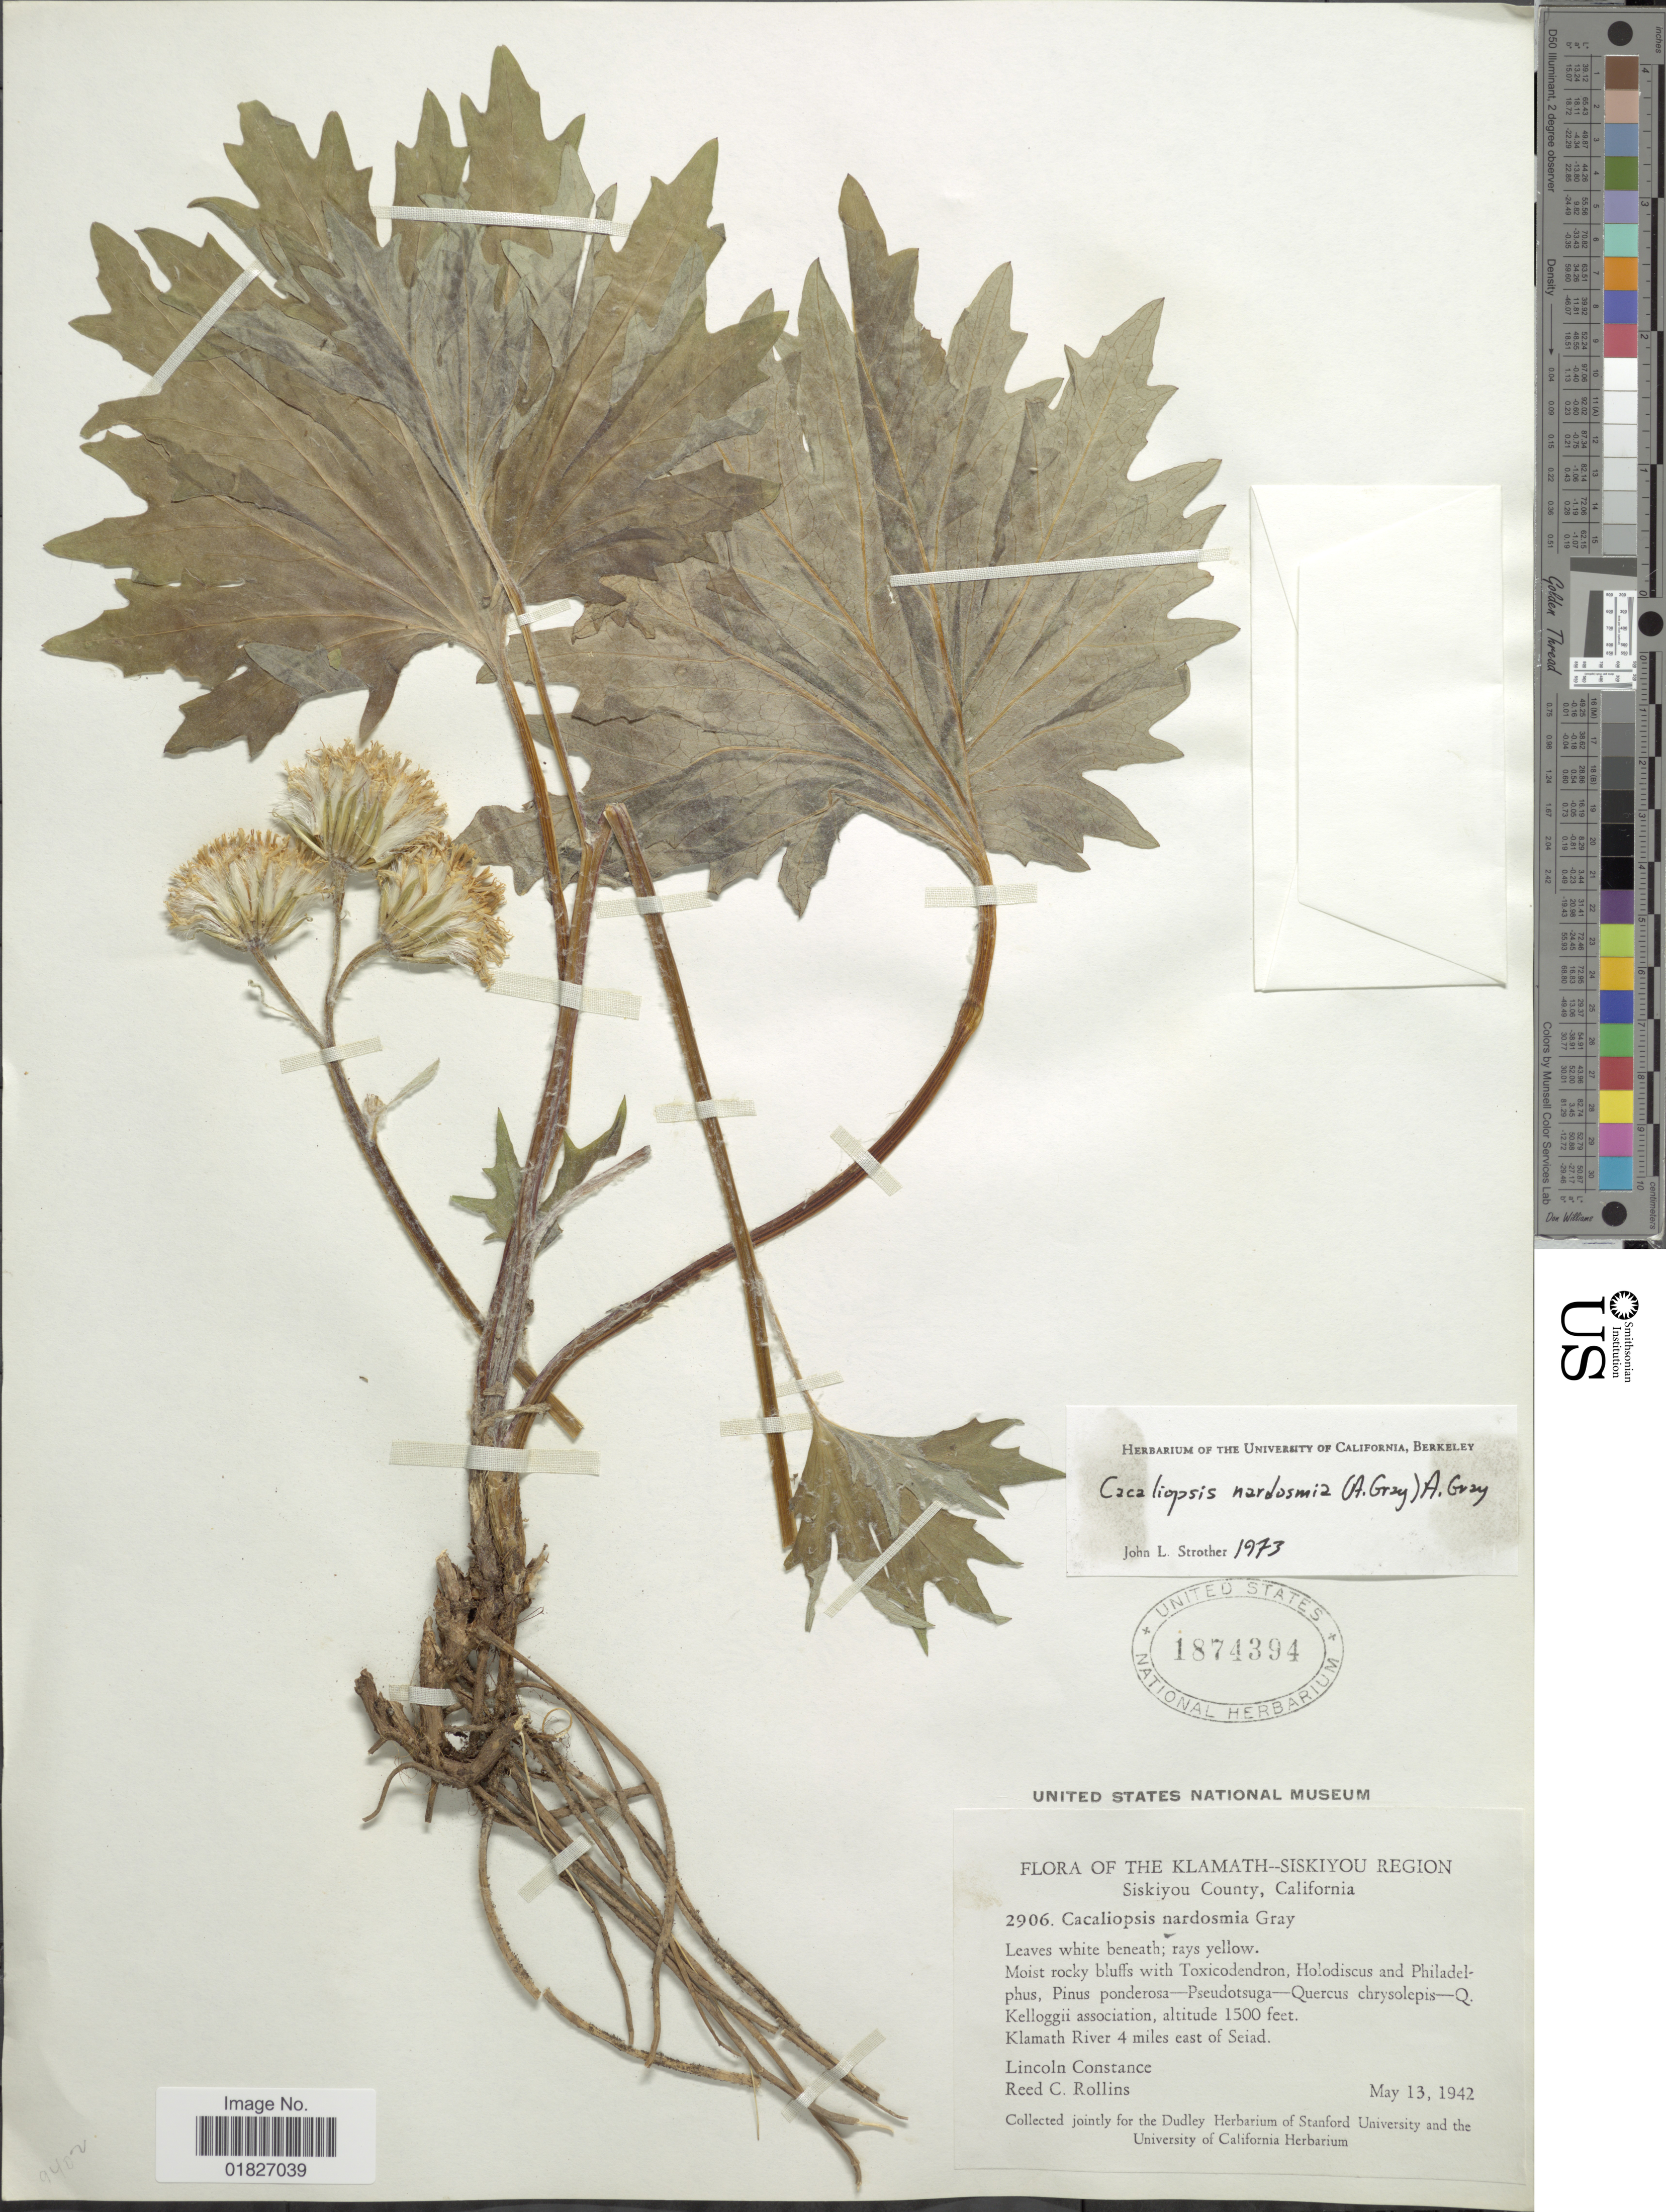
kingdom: Plantae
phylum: Tracheophyta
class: Magnoliopsida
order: Asterales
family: Asteraceae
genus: Cacaliopsis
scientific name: Cacaliopsis nardosmia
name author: A. Gray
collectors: L. Constance & R. C. Rollins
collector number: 2906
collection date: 1942-05-13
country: United States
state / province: California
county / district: Siskiyou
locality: Klamath-Siskiyou Region, Siskiyou County, Klamath River 4 miles east of Seiad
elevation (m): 457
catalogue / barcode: US 1874394